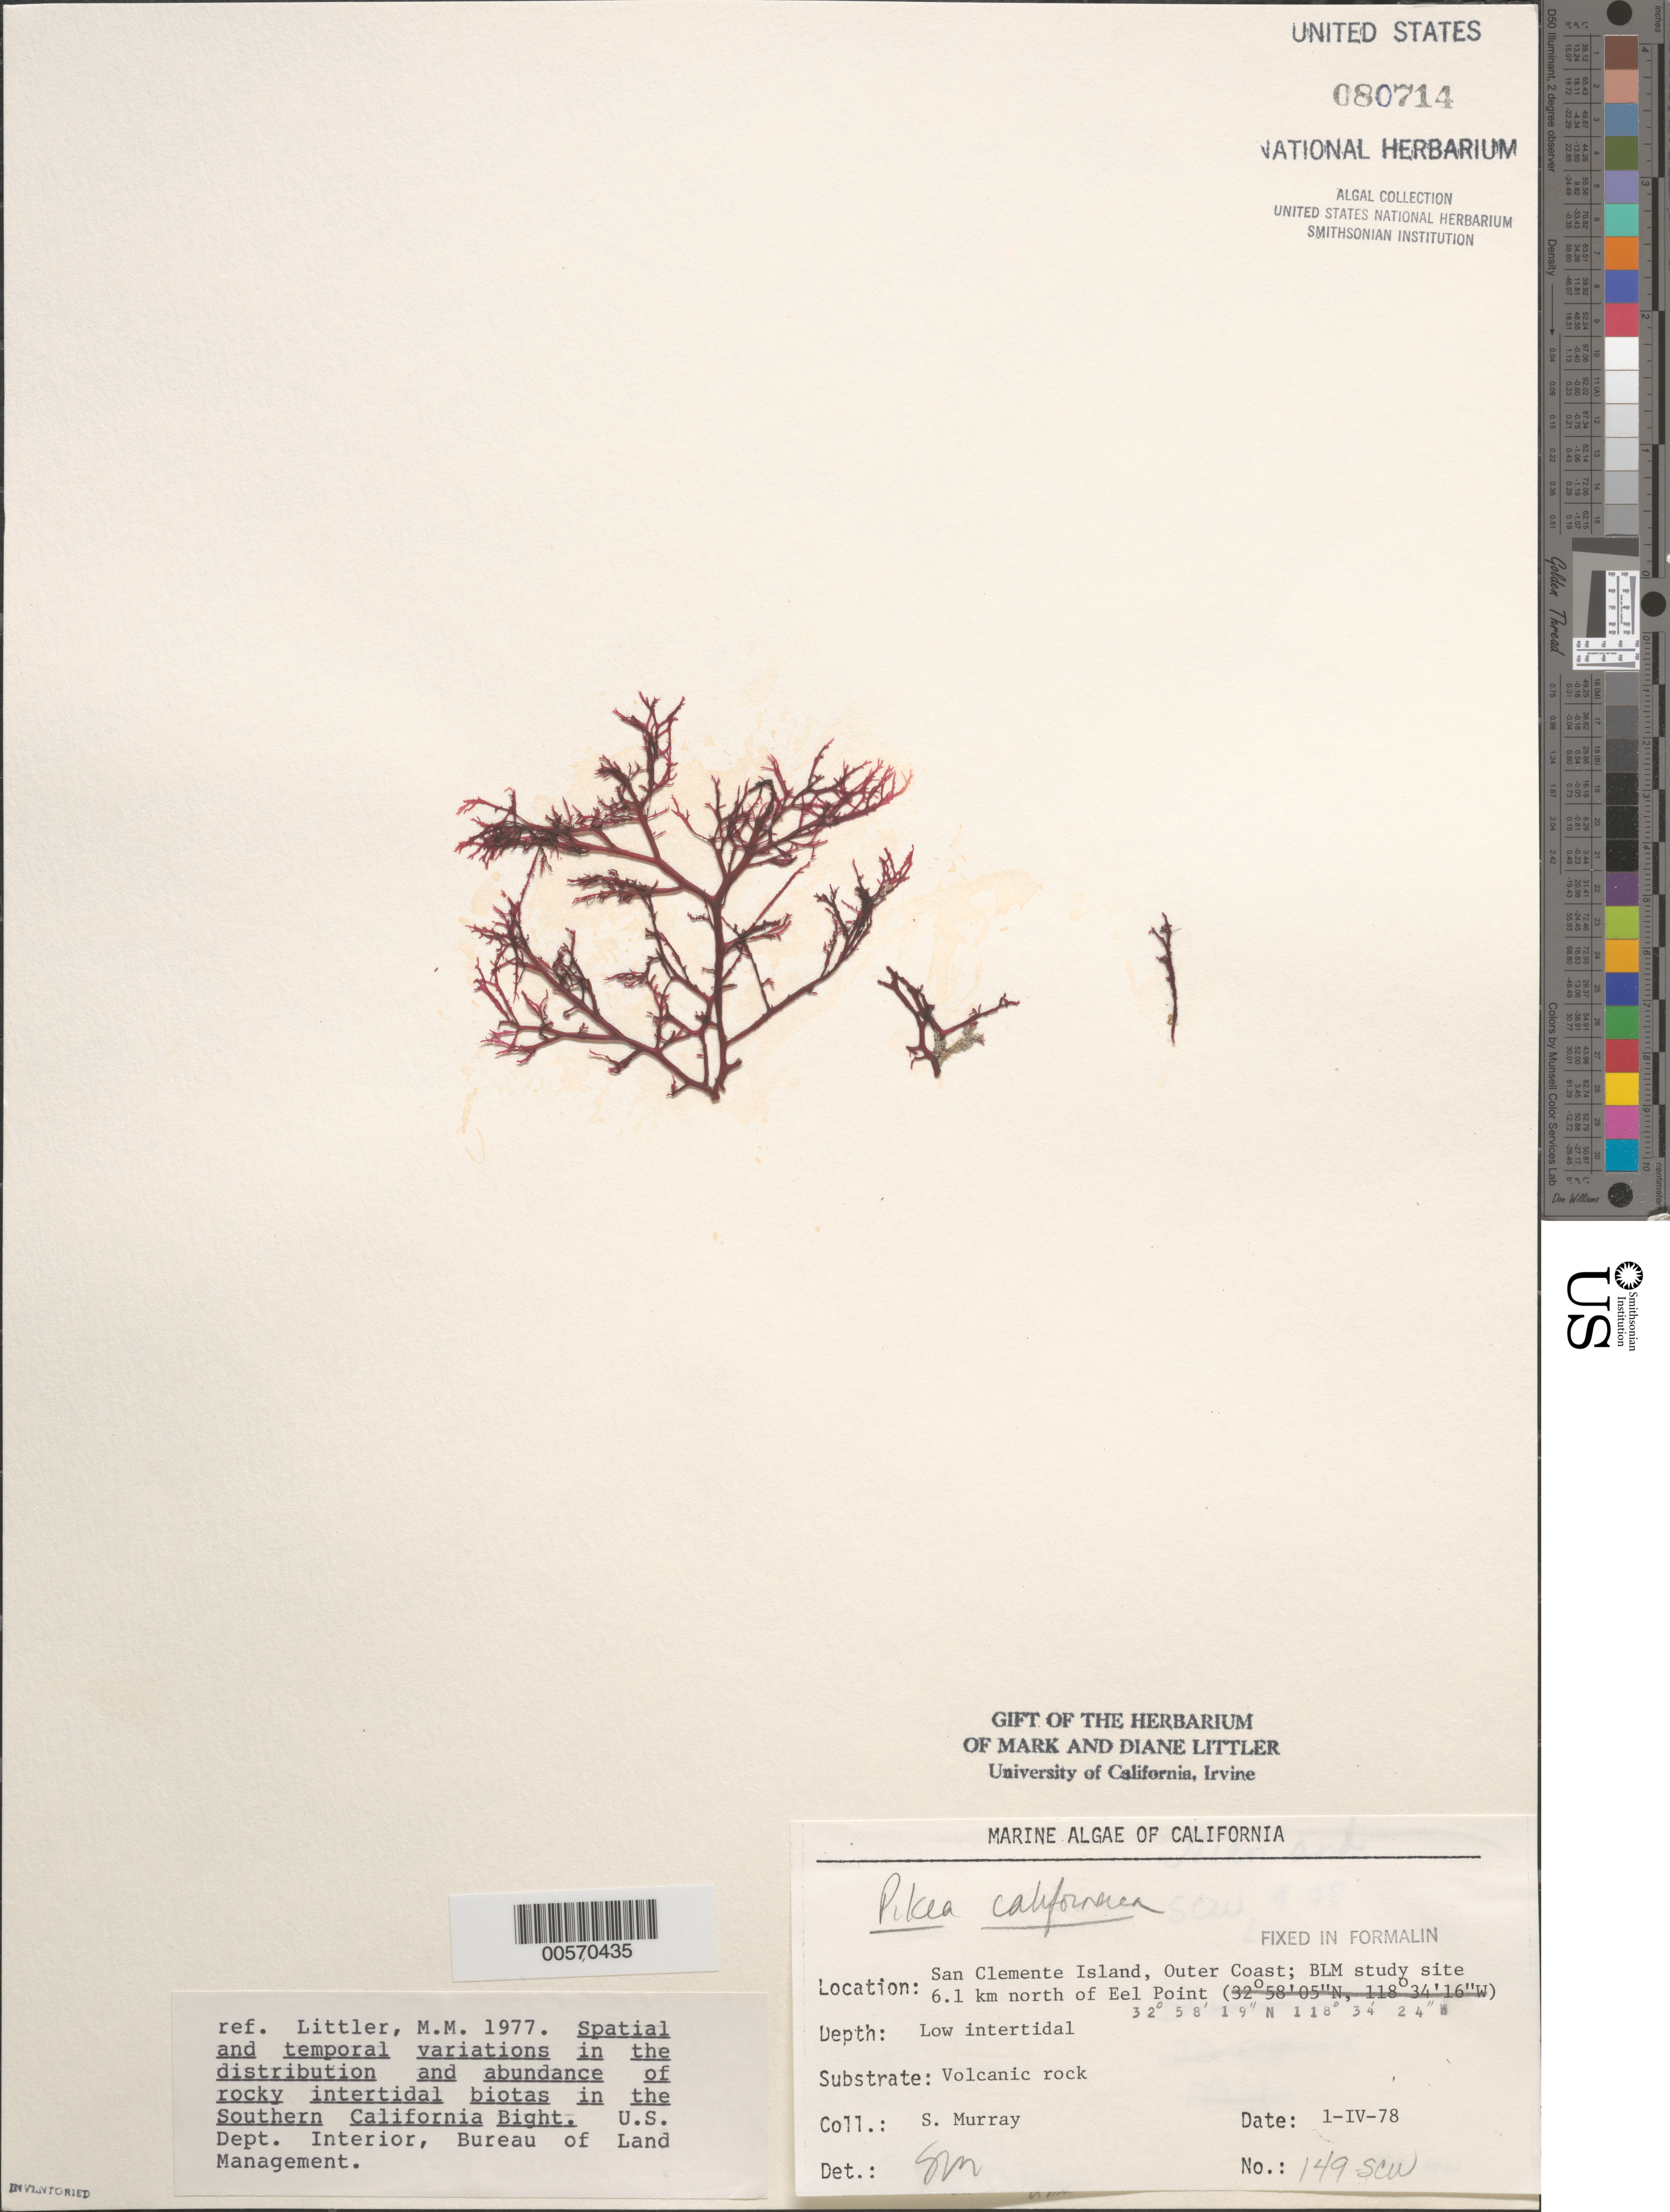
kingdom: Plantae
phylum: Rhodophyta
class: Florideophyceae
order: Gigartinales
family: Dumontiaceae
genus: Pikea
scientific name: Pikea californica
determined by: Murray, S. N.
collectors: S. N. Murray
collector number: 149-SCW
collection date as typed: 01 Apr 1978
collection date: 1978-04-01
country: United States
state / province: California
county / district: Los Angeles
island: San Clemente Island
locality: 6.1 km north of Eel Point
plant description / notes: BLM-SOCALBIGHT Rocky Intertidal Survey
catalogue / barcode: US 80714